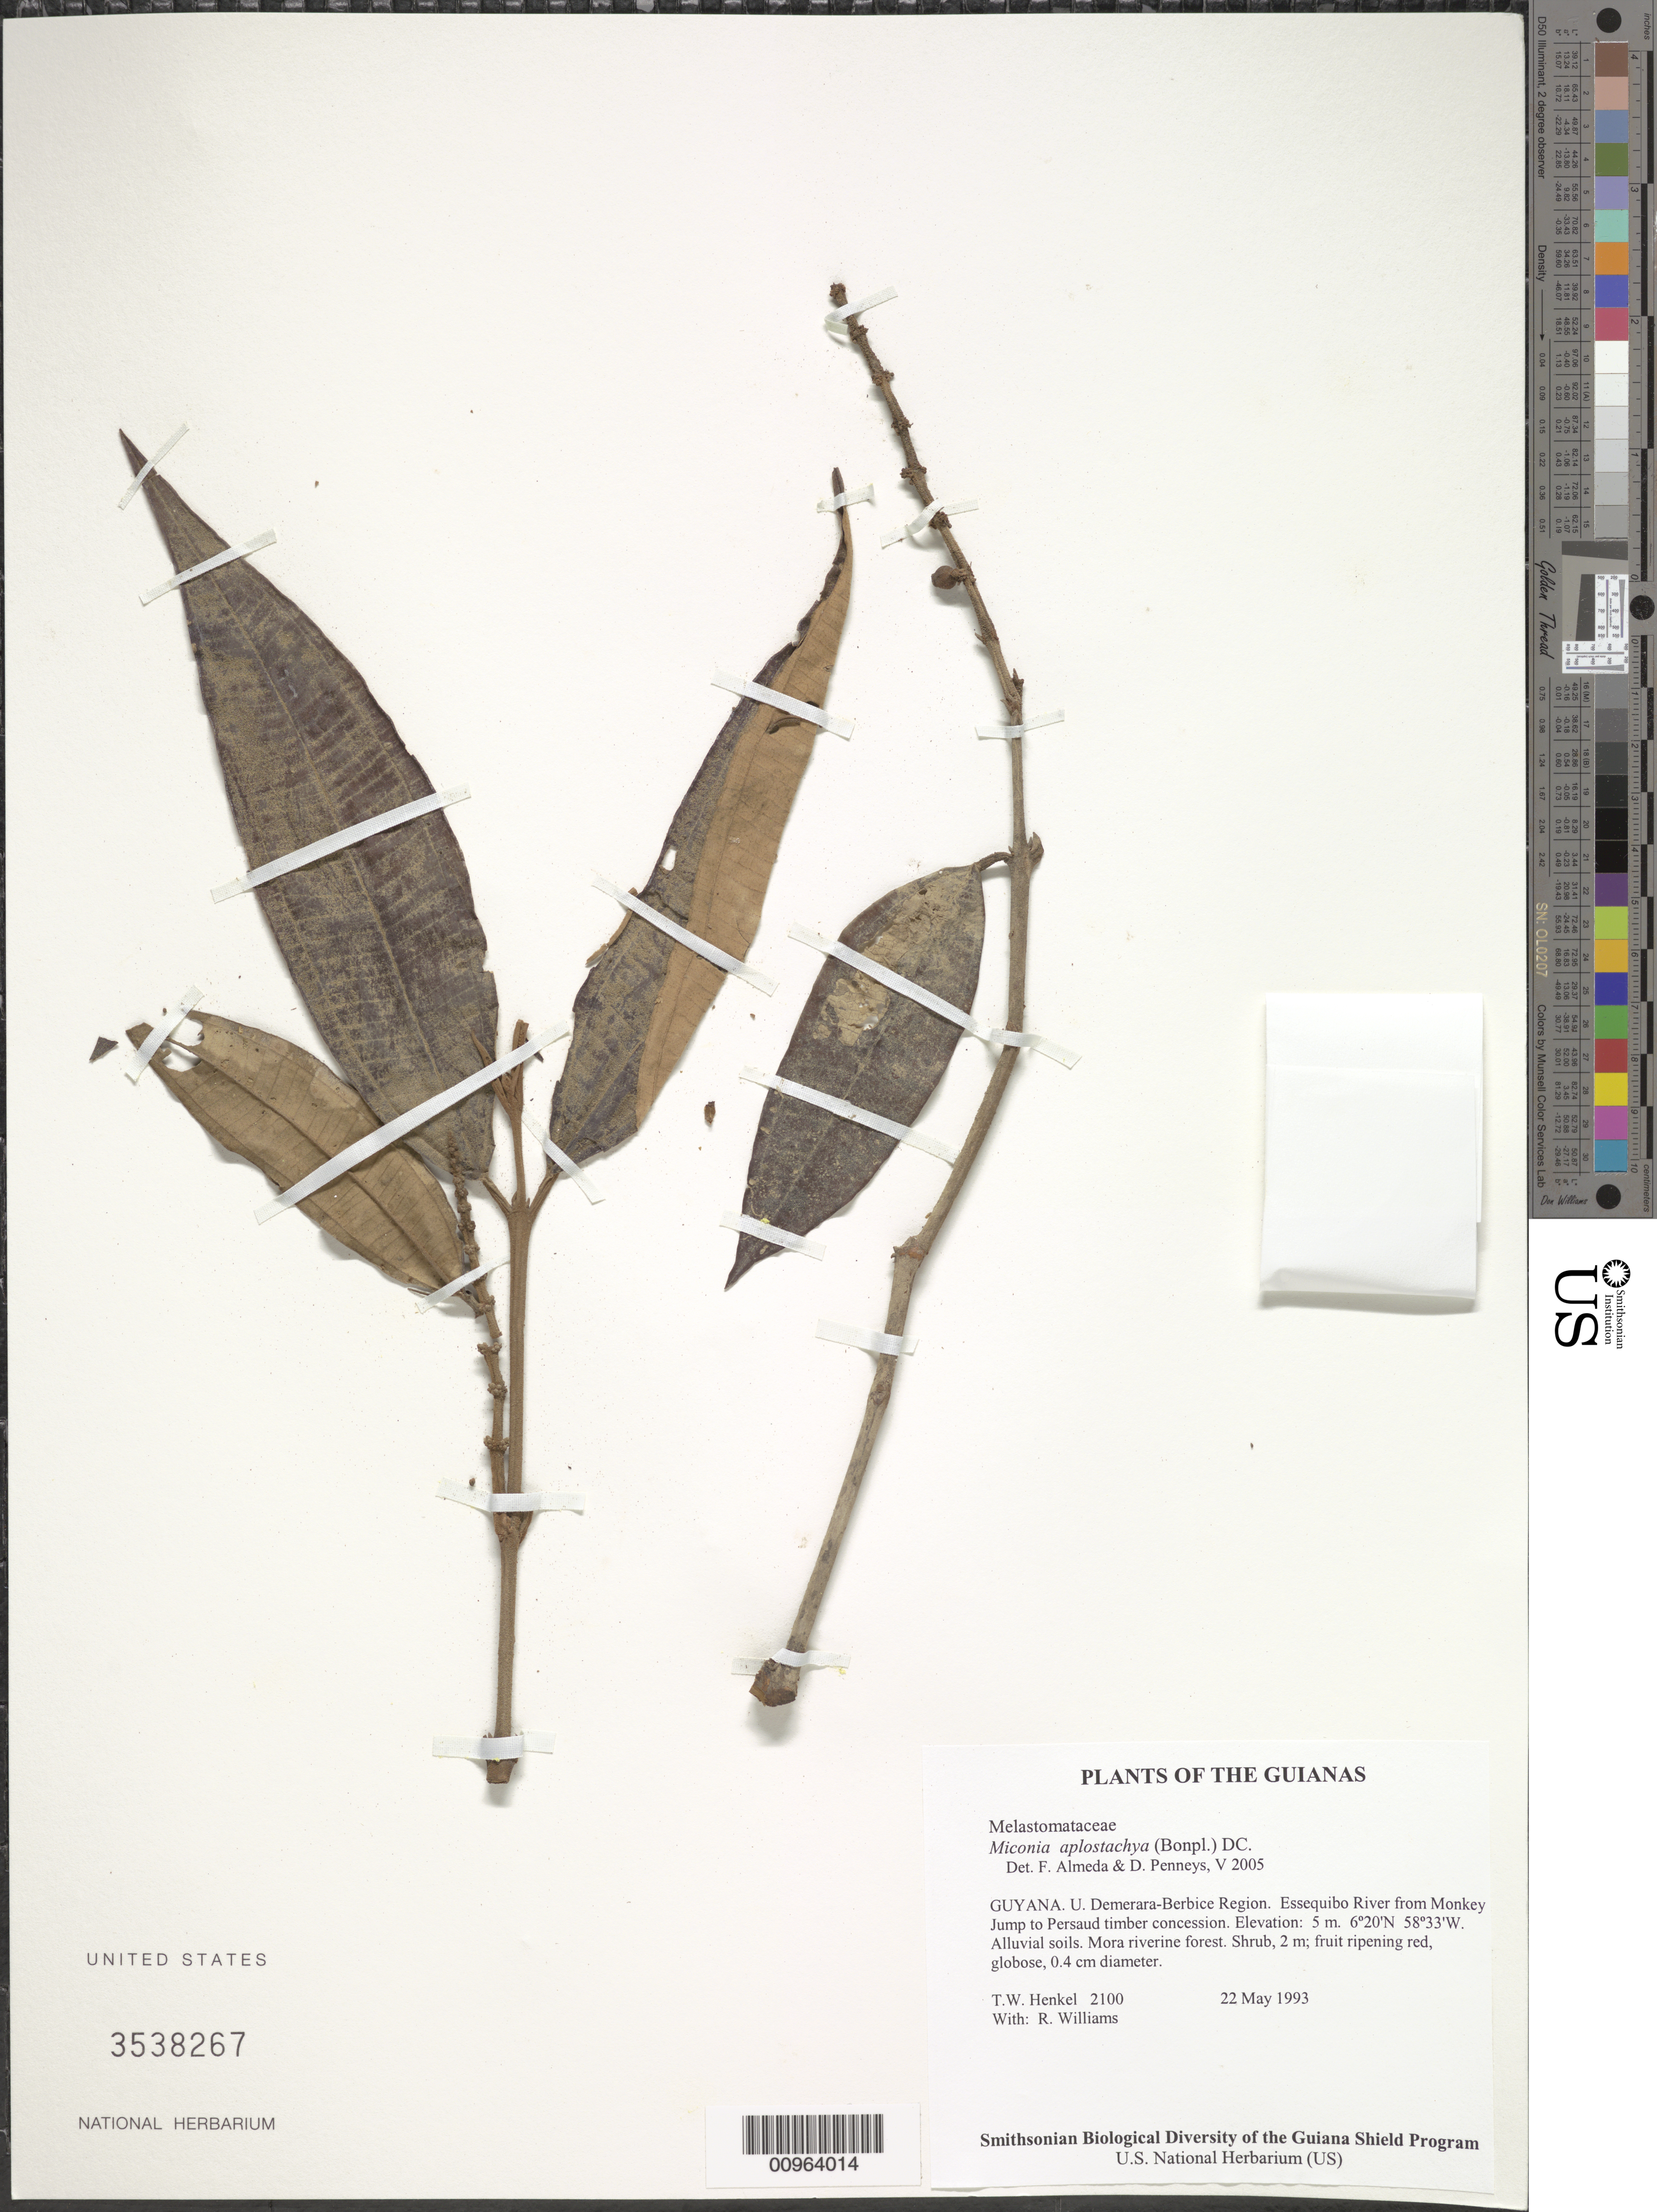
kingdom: Plantae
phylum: Tracheophyta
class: Magnoliopsida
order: Myrtales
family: Melastomataceae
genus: Miconia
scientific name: Miconia aplostachya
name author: (Bonpl.) DC.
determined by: Almeda, F.; Penneys, D. S.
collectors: T. Henkel & R. Williams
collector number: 2100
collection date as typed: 22 May 1993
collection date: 1993-05-22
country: Guyana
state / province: U. Demerara-Berbice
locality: Essequibo River from Monkey Jump to Persaud timber concession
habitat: Alluvial soils. Mora riverine forest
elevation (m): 5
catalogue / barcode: US 3538267